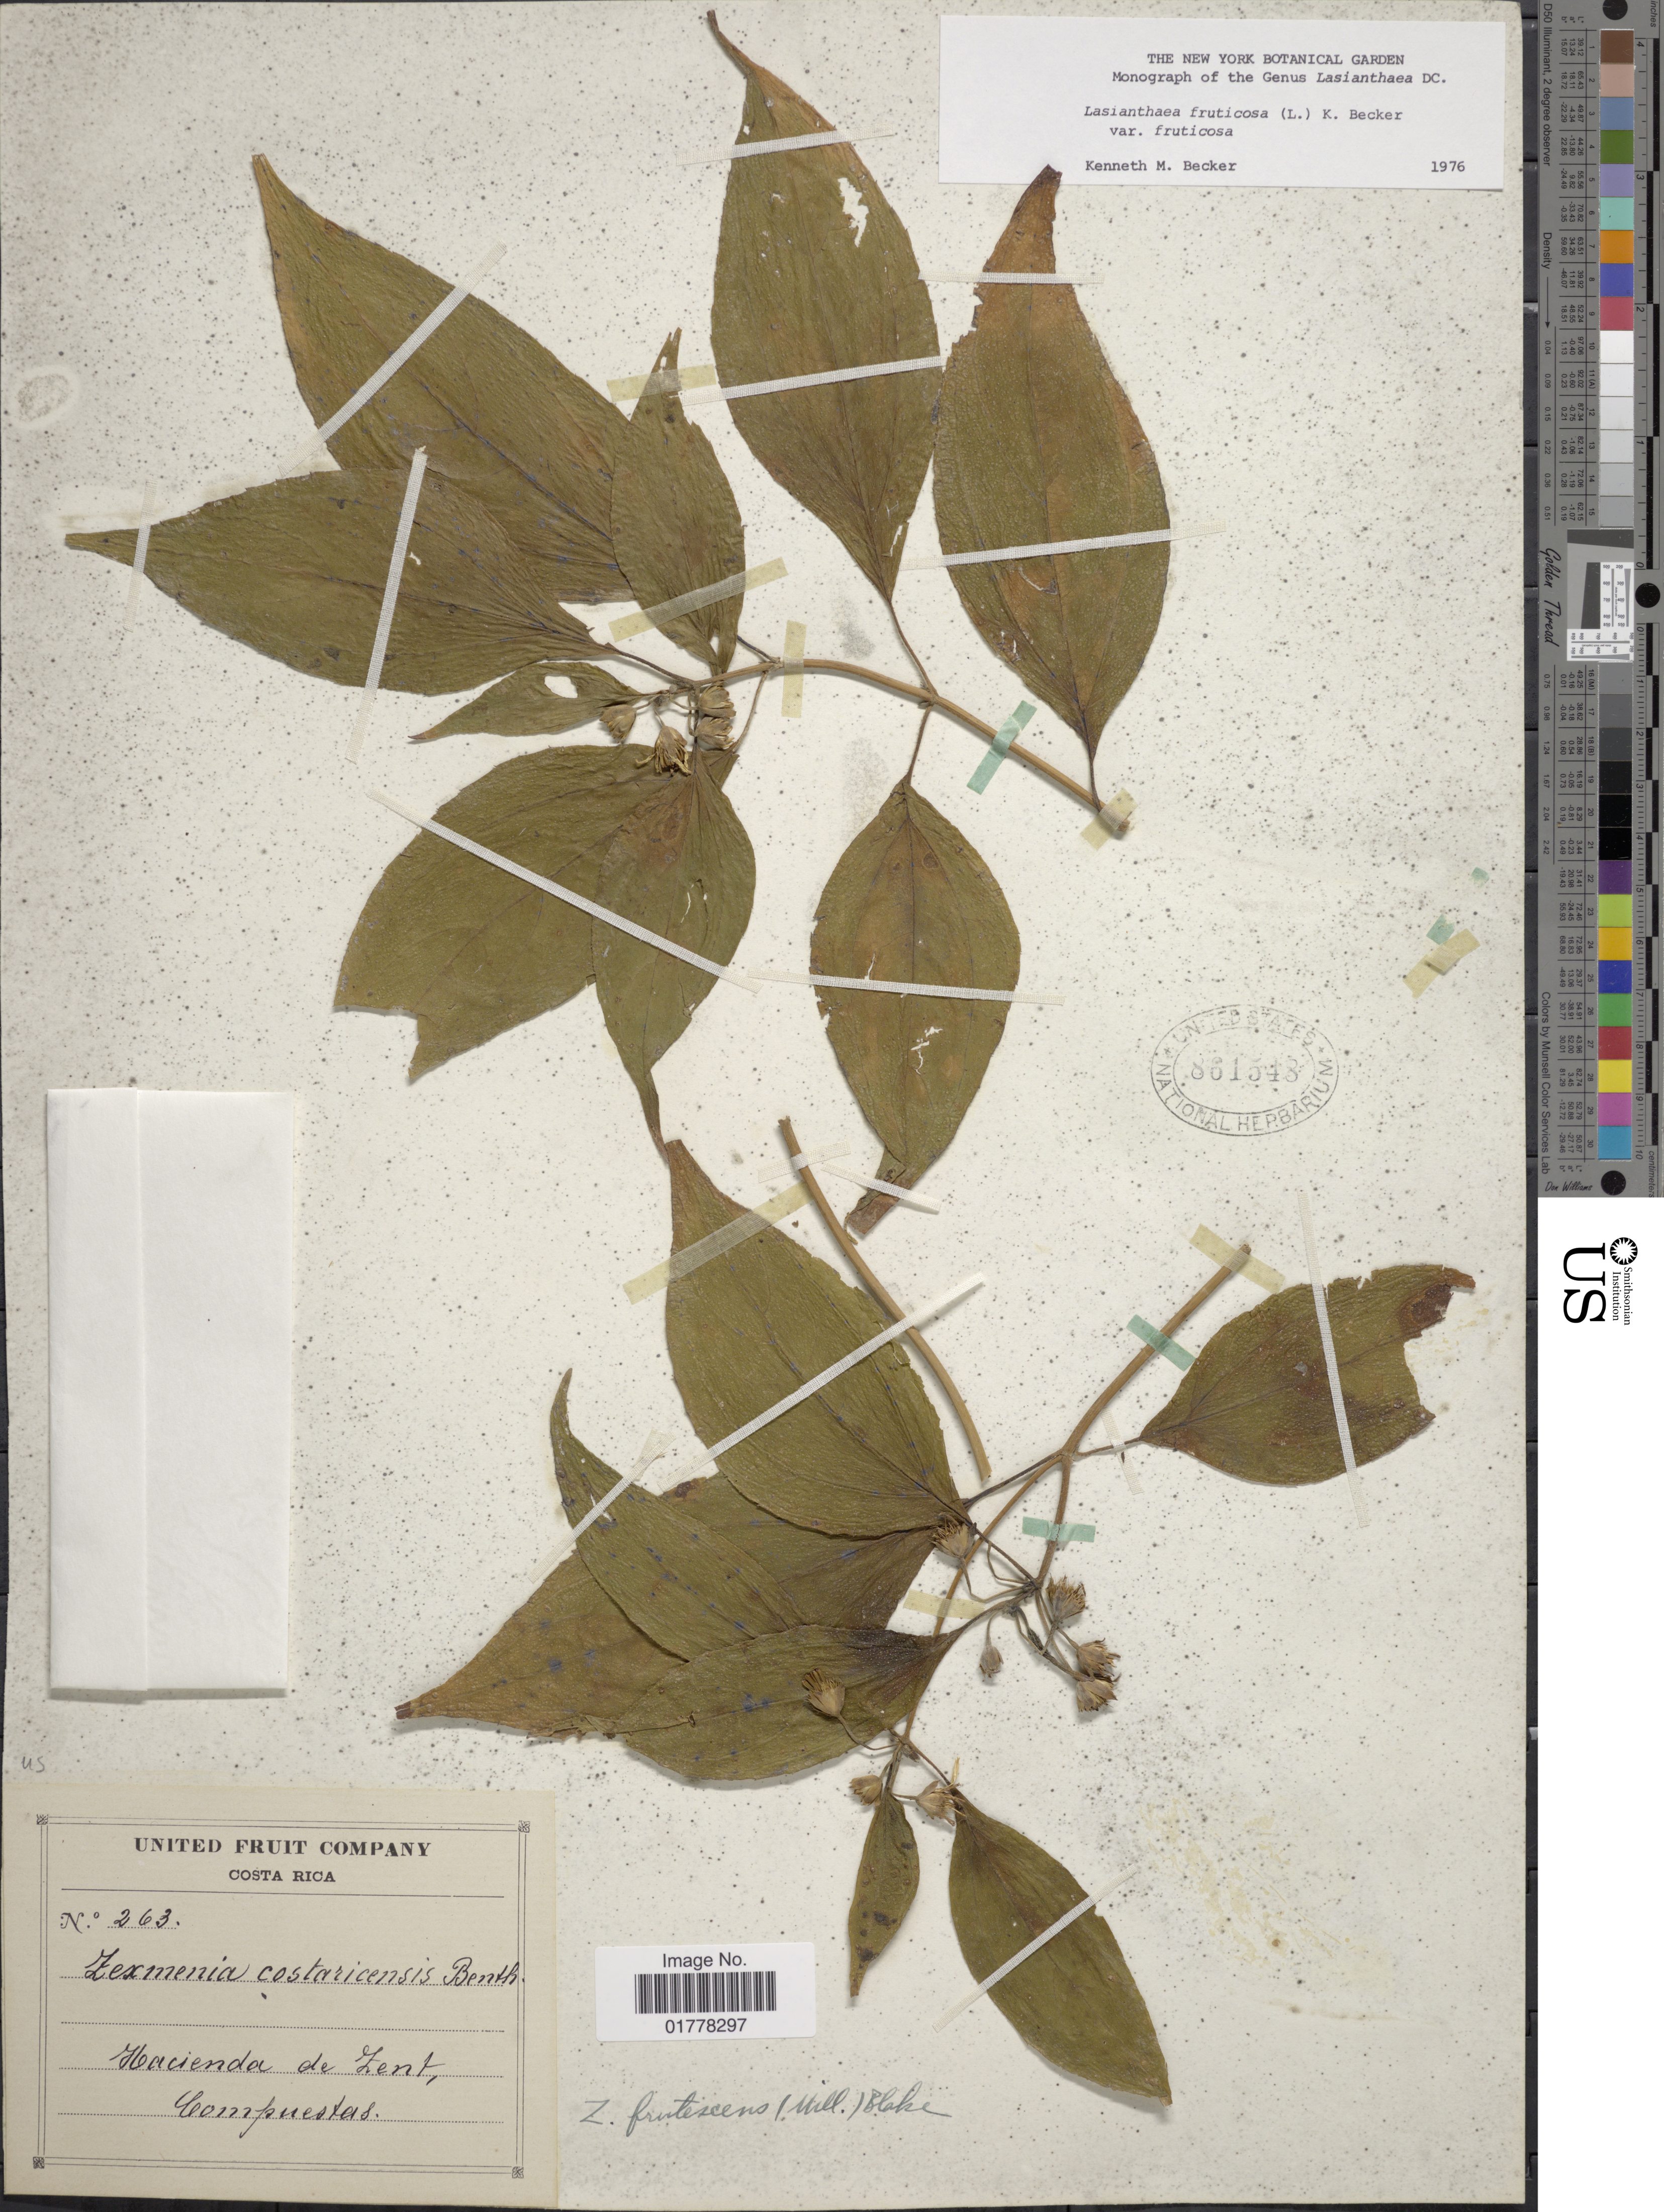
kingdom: Plantae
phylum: Tracheophyta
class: Magnoliopsida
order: Asterales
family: Asteraceae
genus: Lasianthaea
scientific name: Lasianthaea fruticosa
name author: (L.) K.M. Becker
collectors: United Fruit Company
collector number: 263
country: Costa Rica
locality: Hacienda de Zent, Compuestas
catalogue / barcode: US 861548